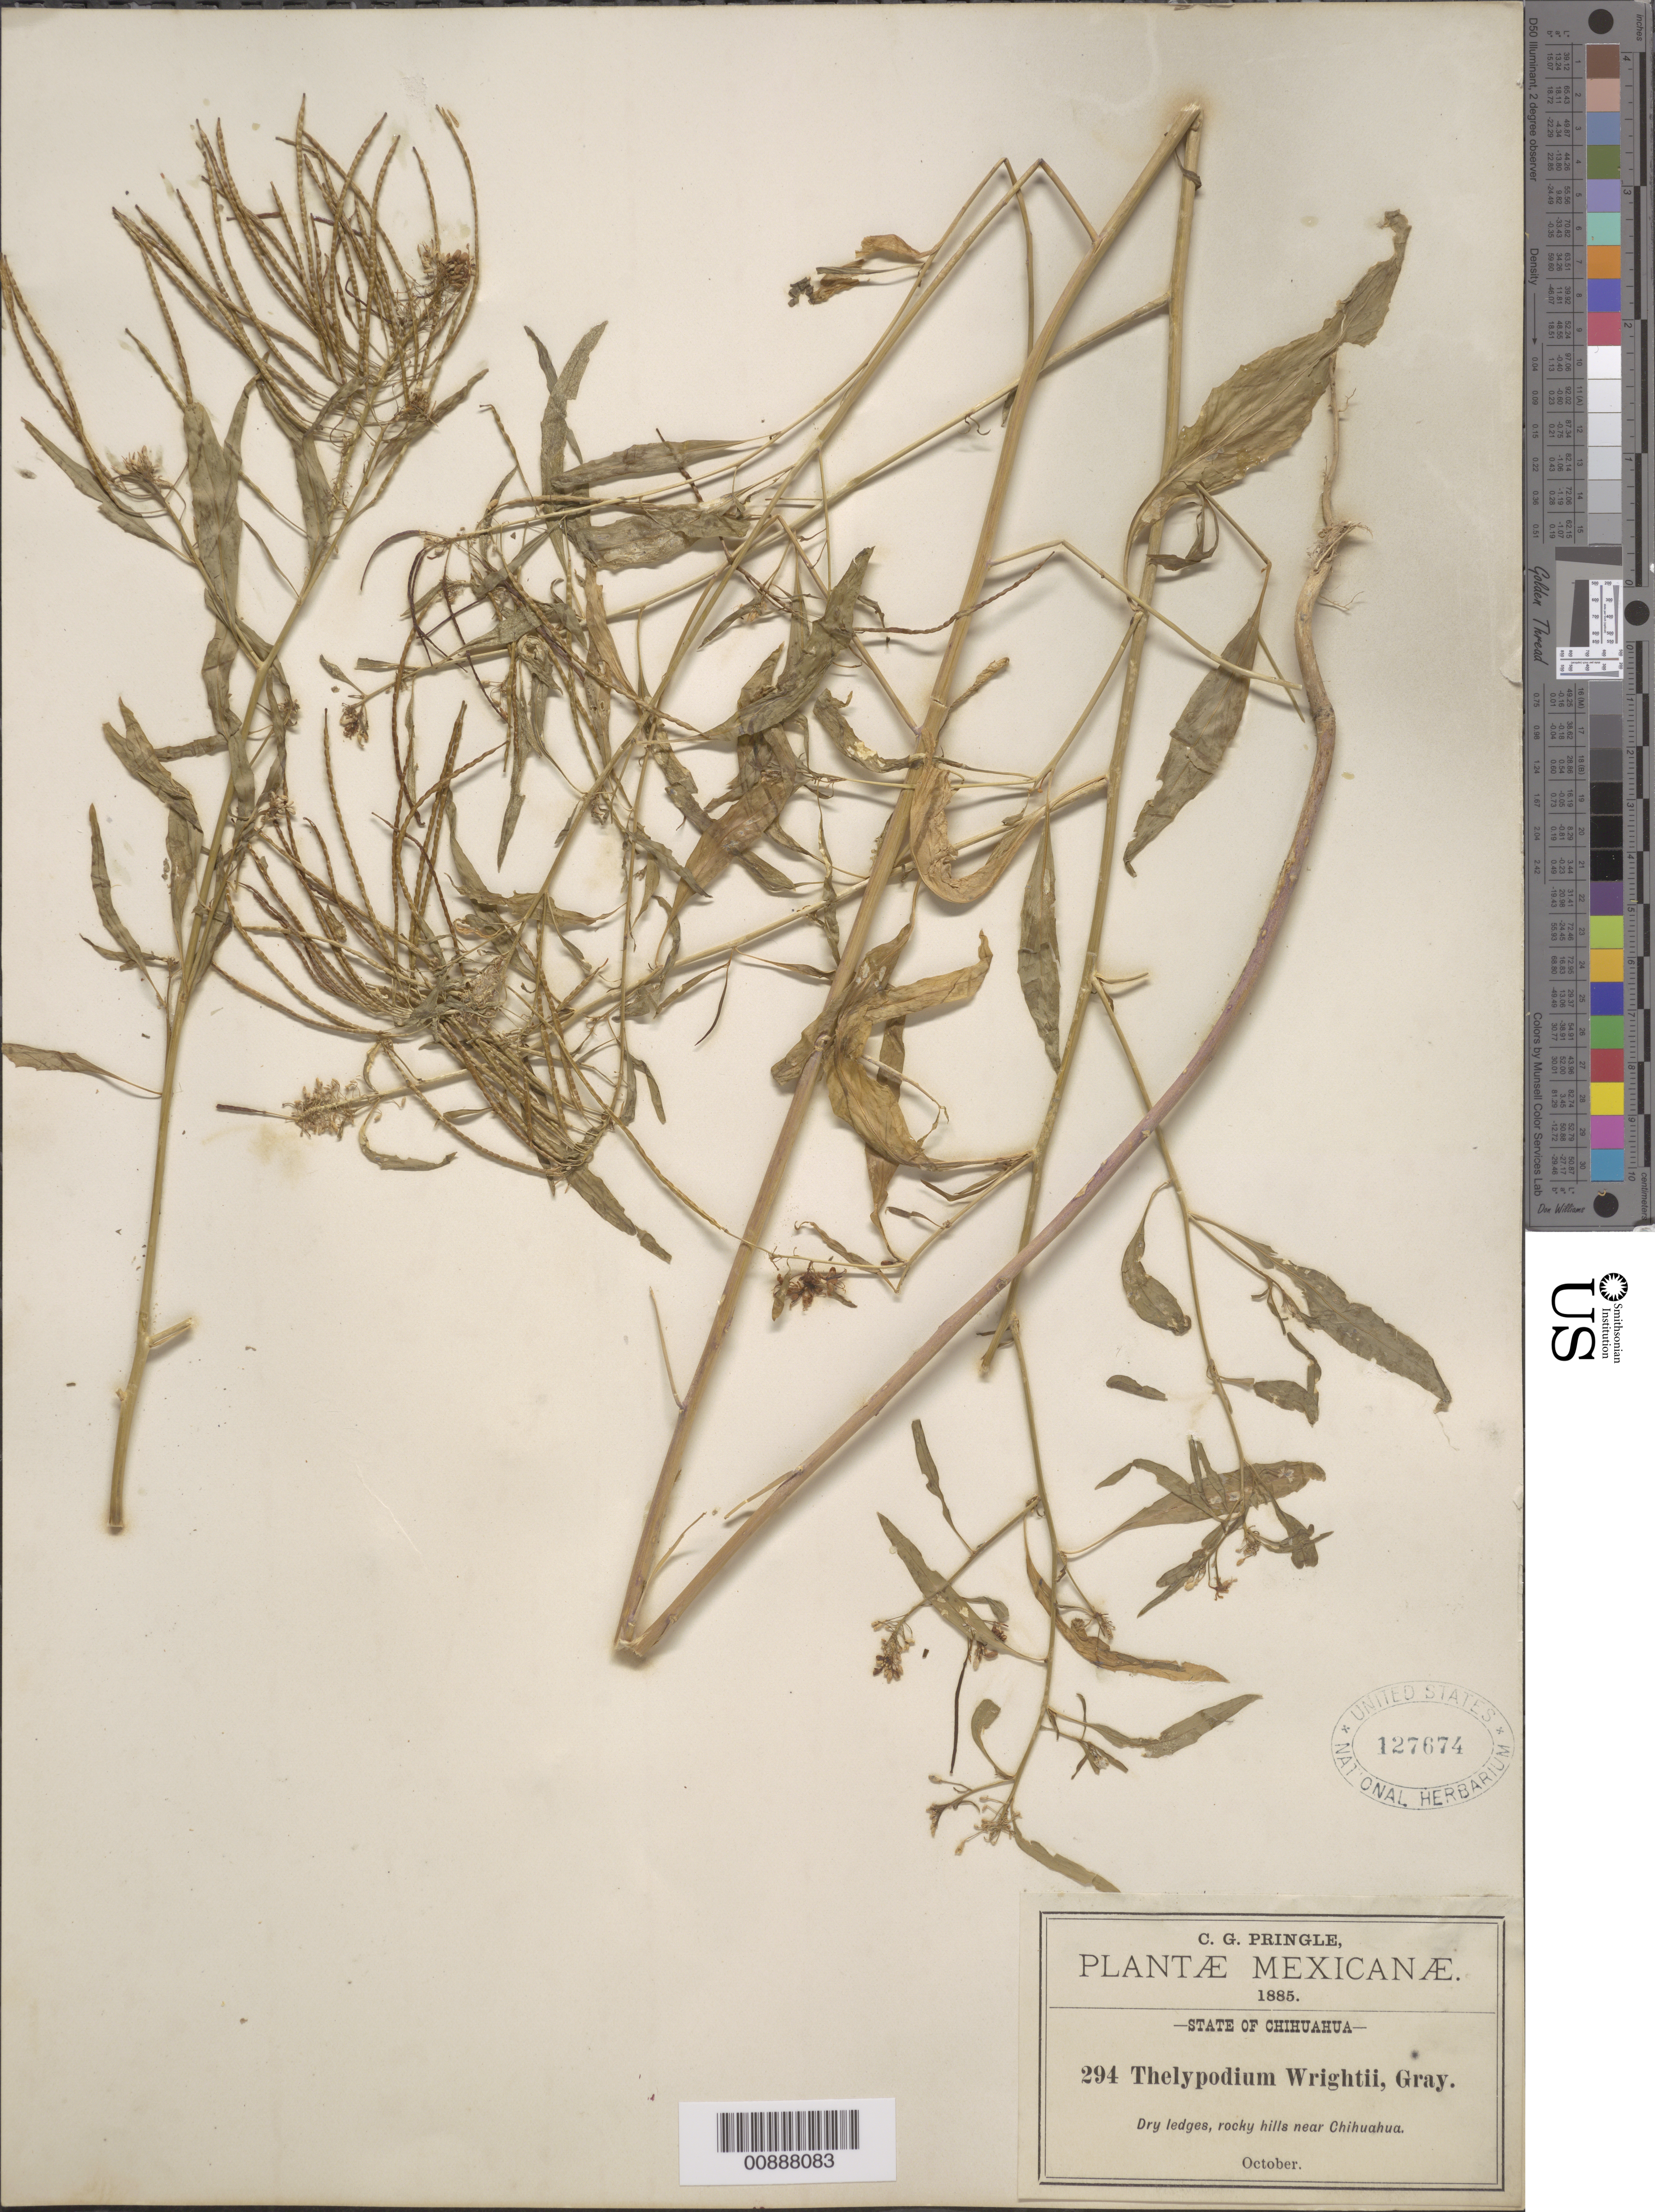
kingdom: Plantae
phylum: Tracheophyta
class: Magnoliopsida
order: Brassicales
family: Brassicaceae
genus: Thelypodium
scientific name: Thelypodium wrightii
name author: A. Gray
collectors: C. G. Pringle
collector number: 294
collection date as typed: Oct 1885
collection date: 1885-10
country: Mexico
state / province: Chihuahua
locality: Near Chihuahua.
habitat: Dry ledges, rocky hills.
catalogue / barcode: US 127674